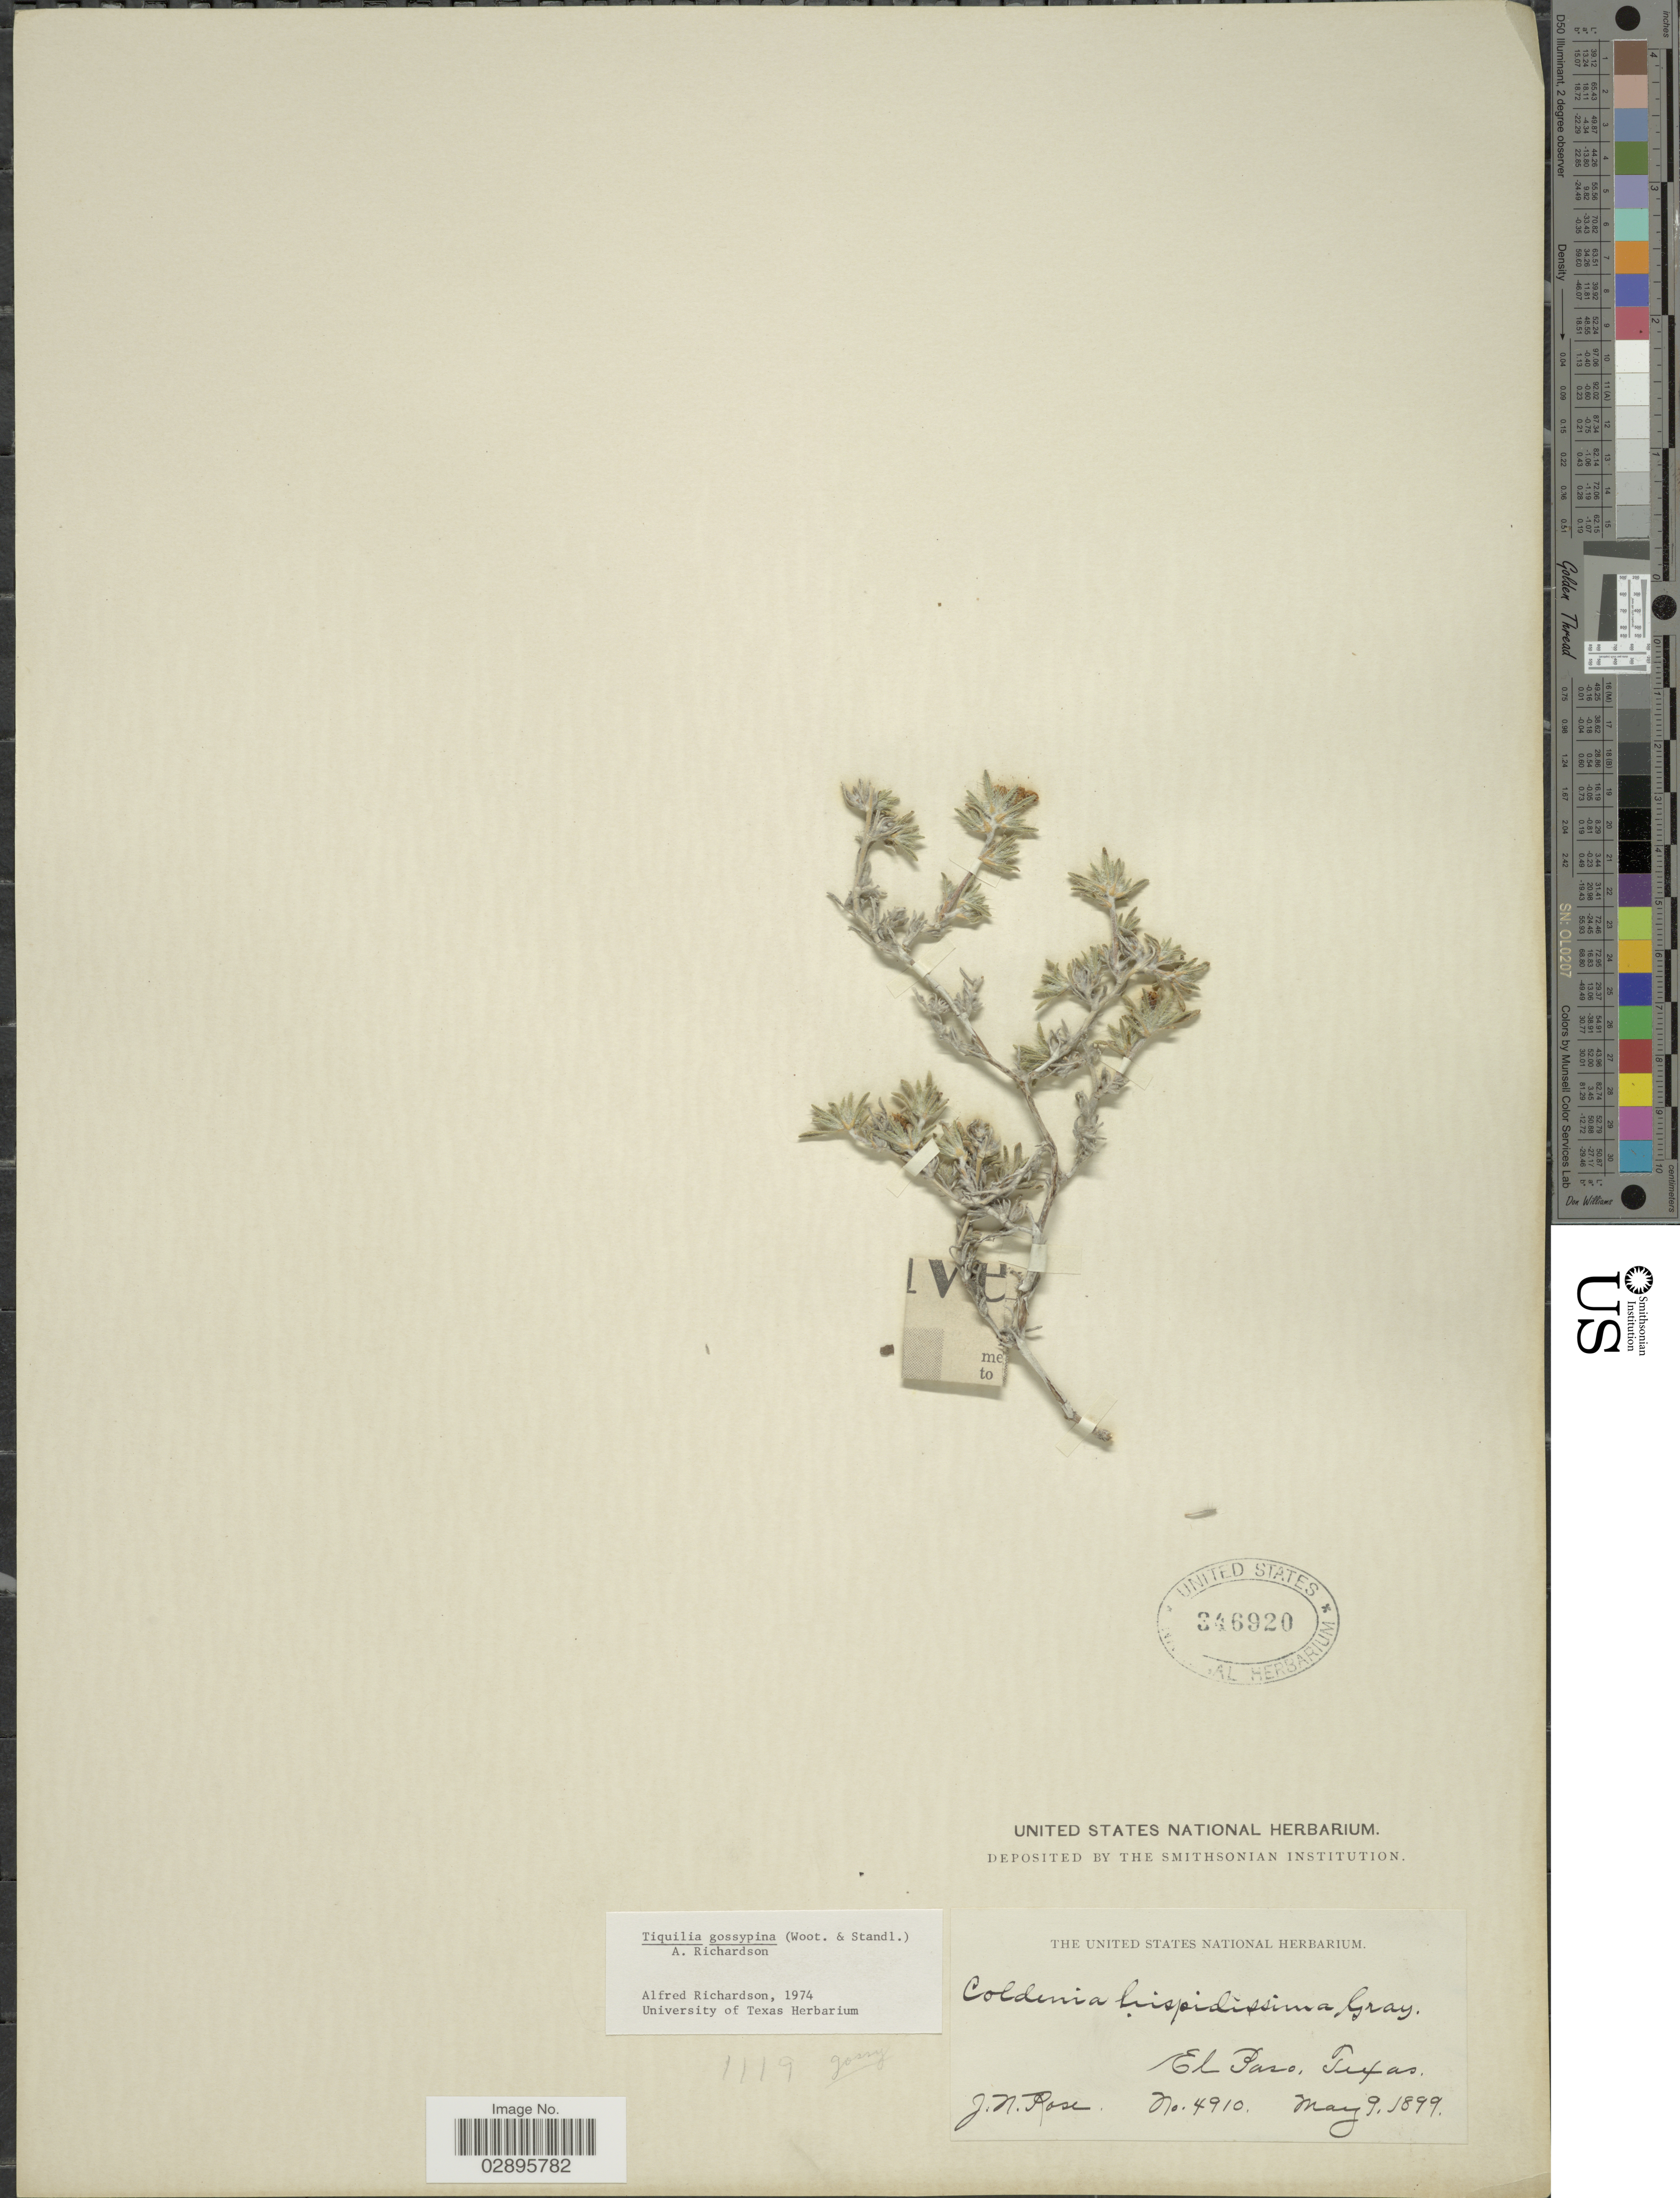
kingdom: Plantae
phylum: Tracheophyta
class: Magnoliopsida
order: Boraginales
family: Ehretiaceae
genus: Tiquilia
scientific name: Tiquilia gossypina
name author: (Wooton) A.T. Richardson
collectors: J. N. Rose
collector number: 4910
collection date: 1899-05-09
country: United States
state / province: Texas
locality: El Paso.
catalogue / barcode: US 346920